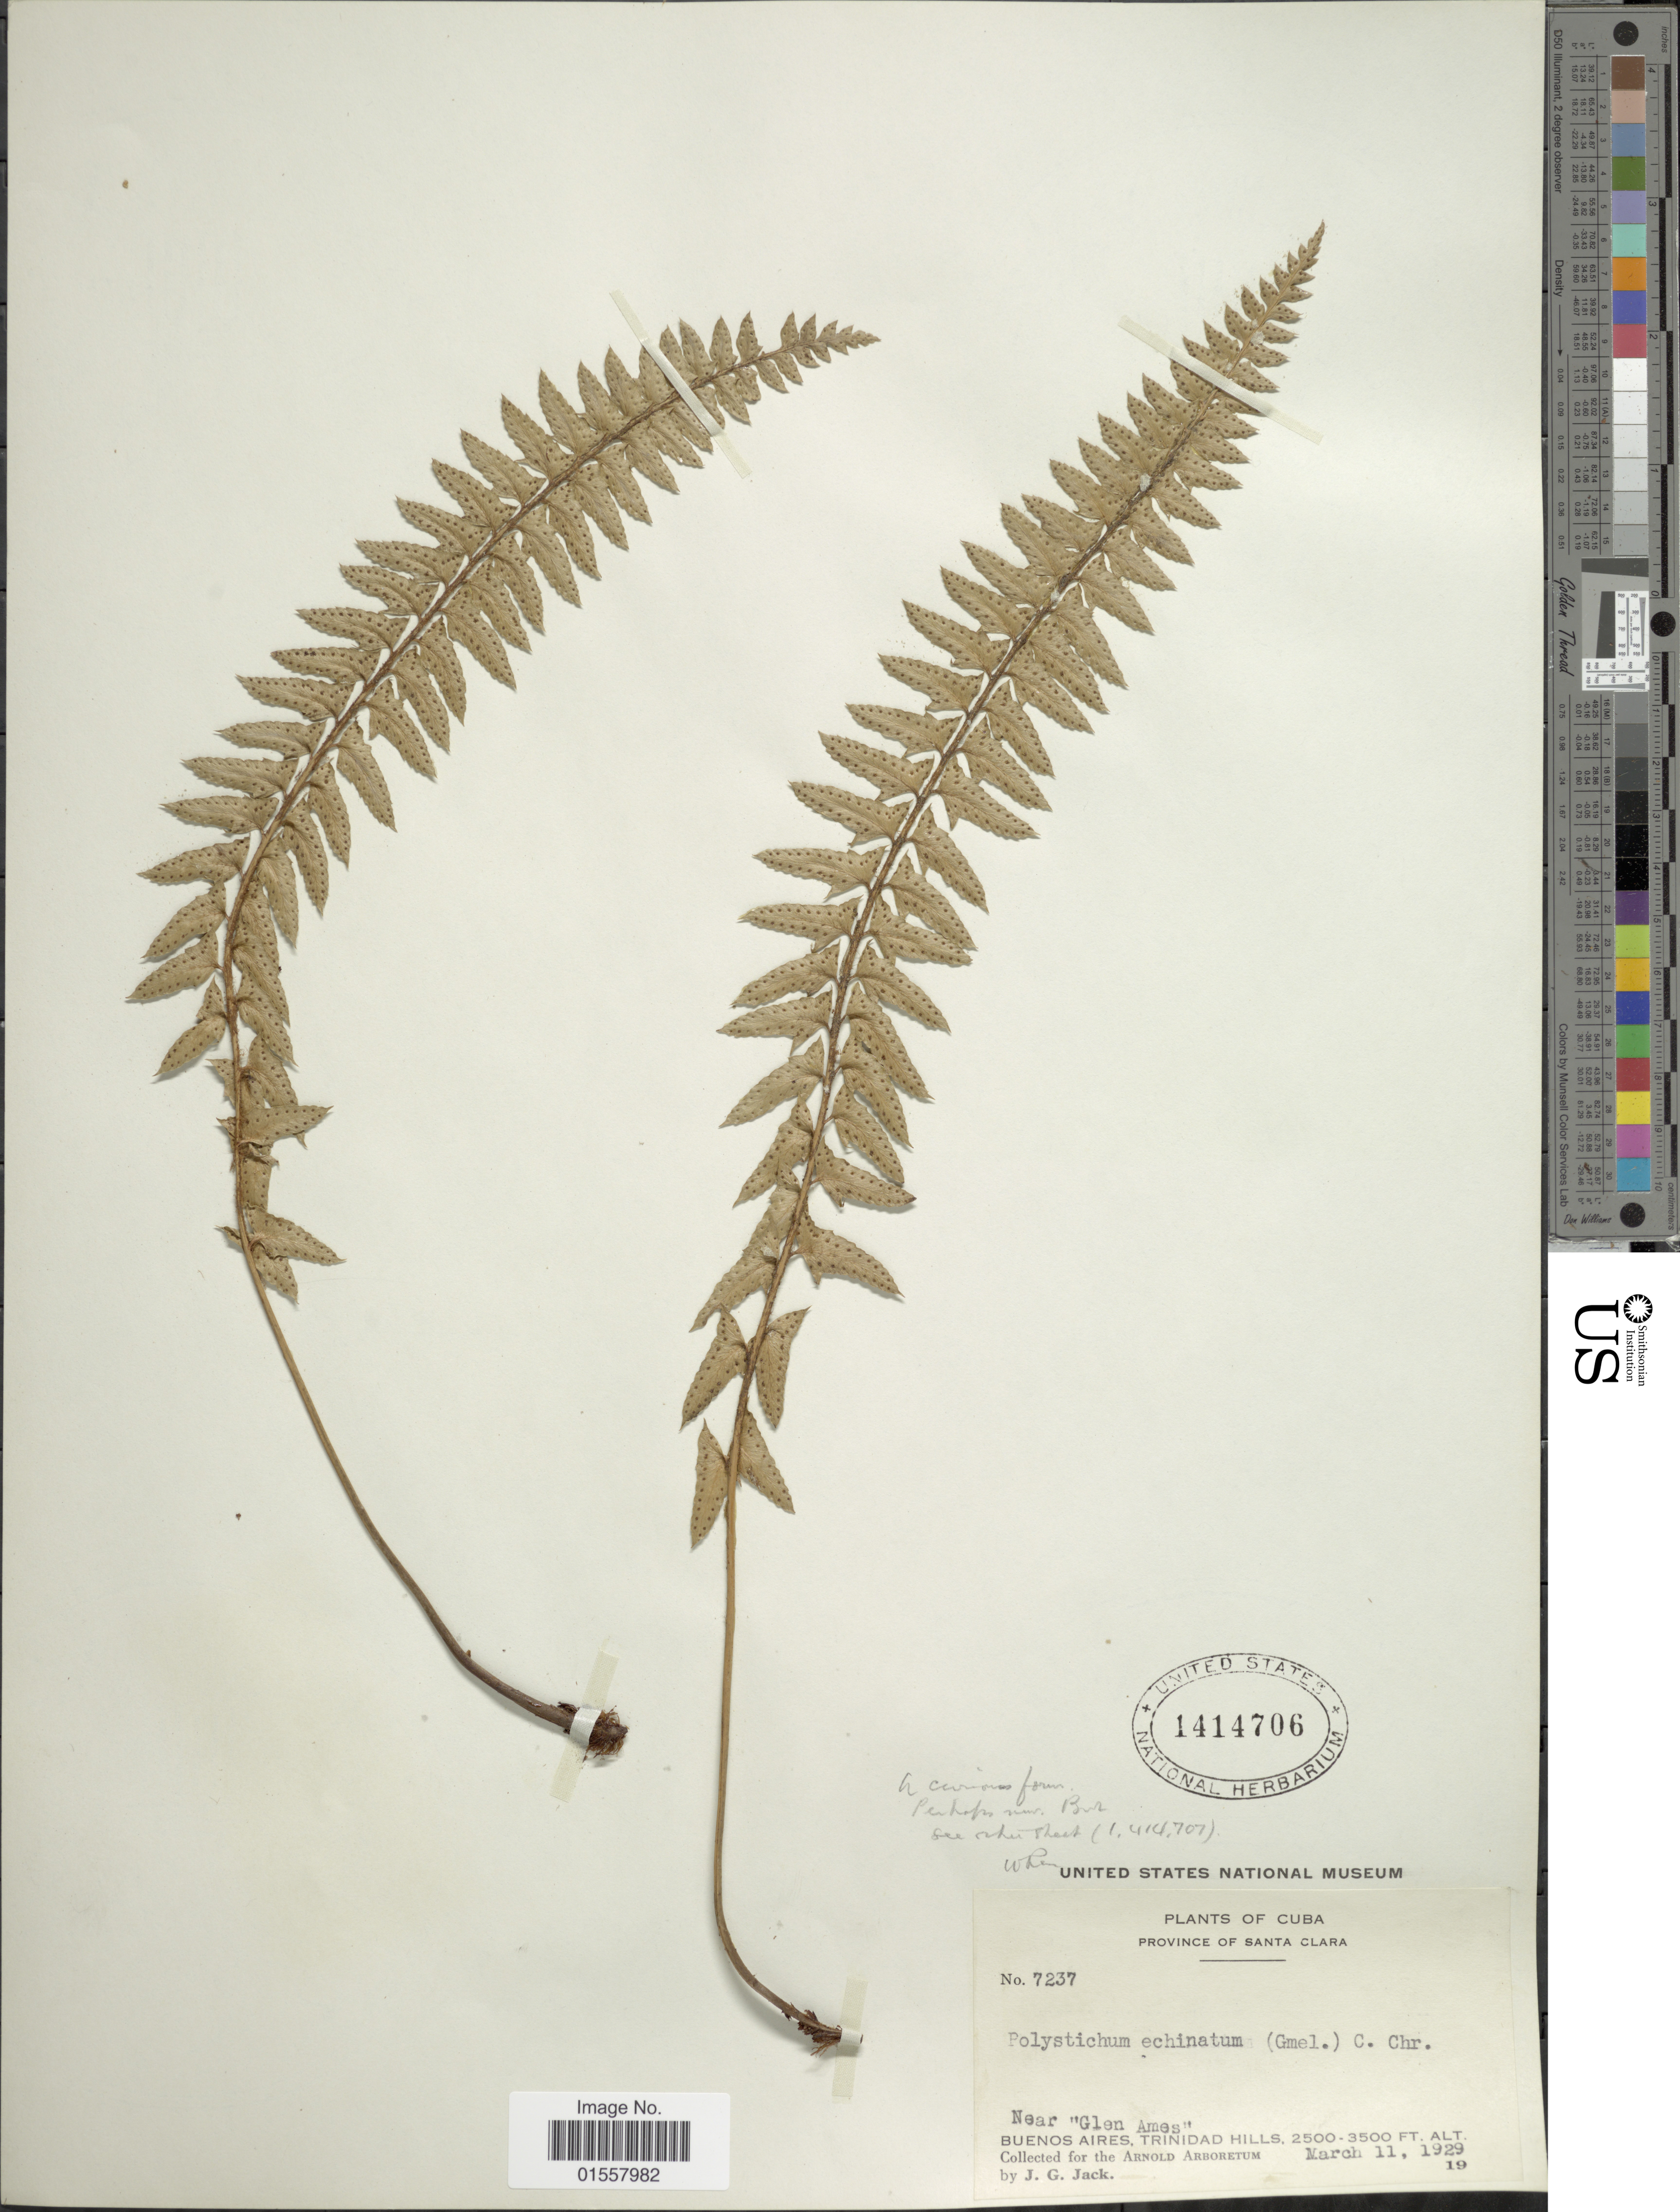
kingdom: Plantae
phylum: Tracheophyta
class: Polypodiopsida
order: Polypodiales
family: Dryopteridaceae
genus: Polystichum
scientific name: Polystichum echinatum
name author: (J.F. Gmel.) C. Chr.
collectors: J. G. Jack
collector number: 7237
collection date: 1929-03-11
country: Cuba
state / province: Las Villas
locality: Province of Santa Clara, near Glen Ames, Buenos Aires, Trinidad Hills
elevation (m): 762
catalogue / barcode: US 1414706